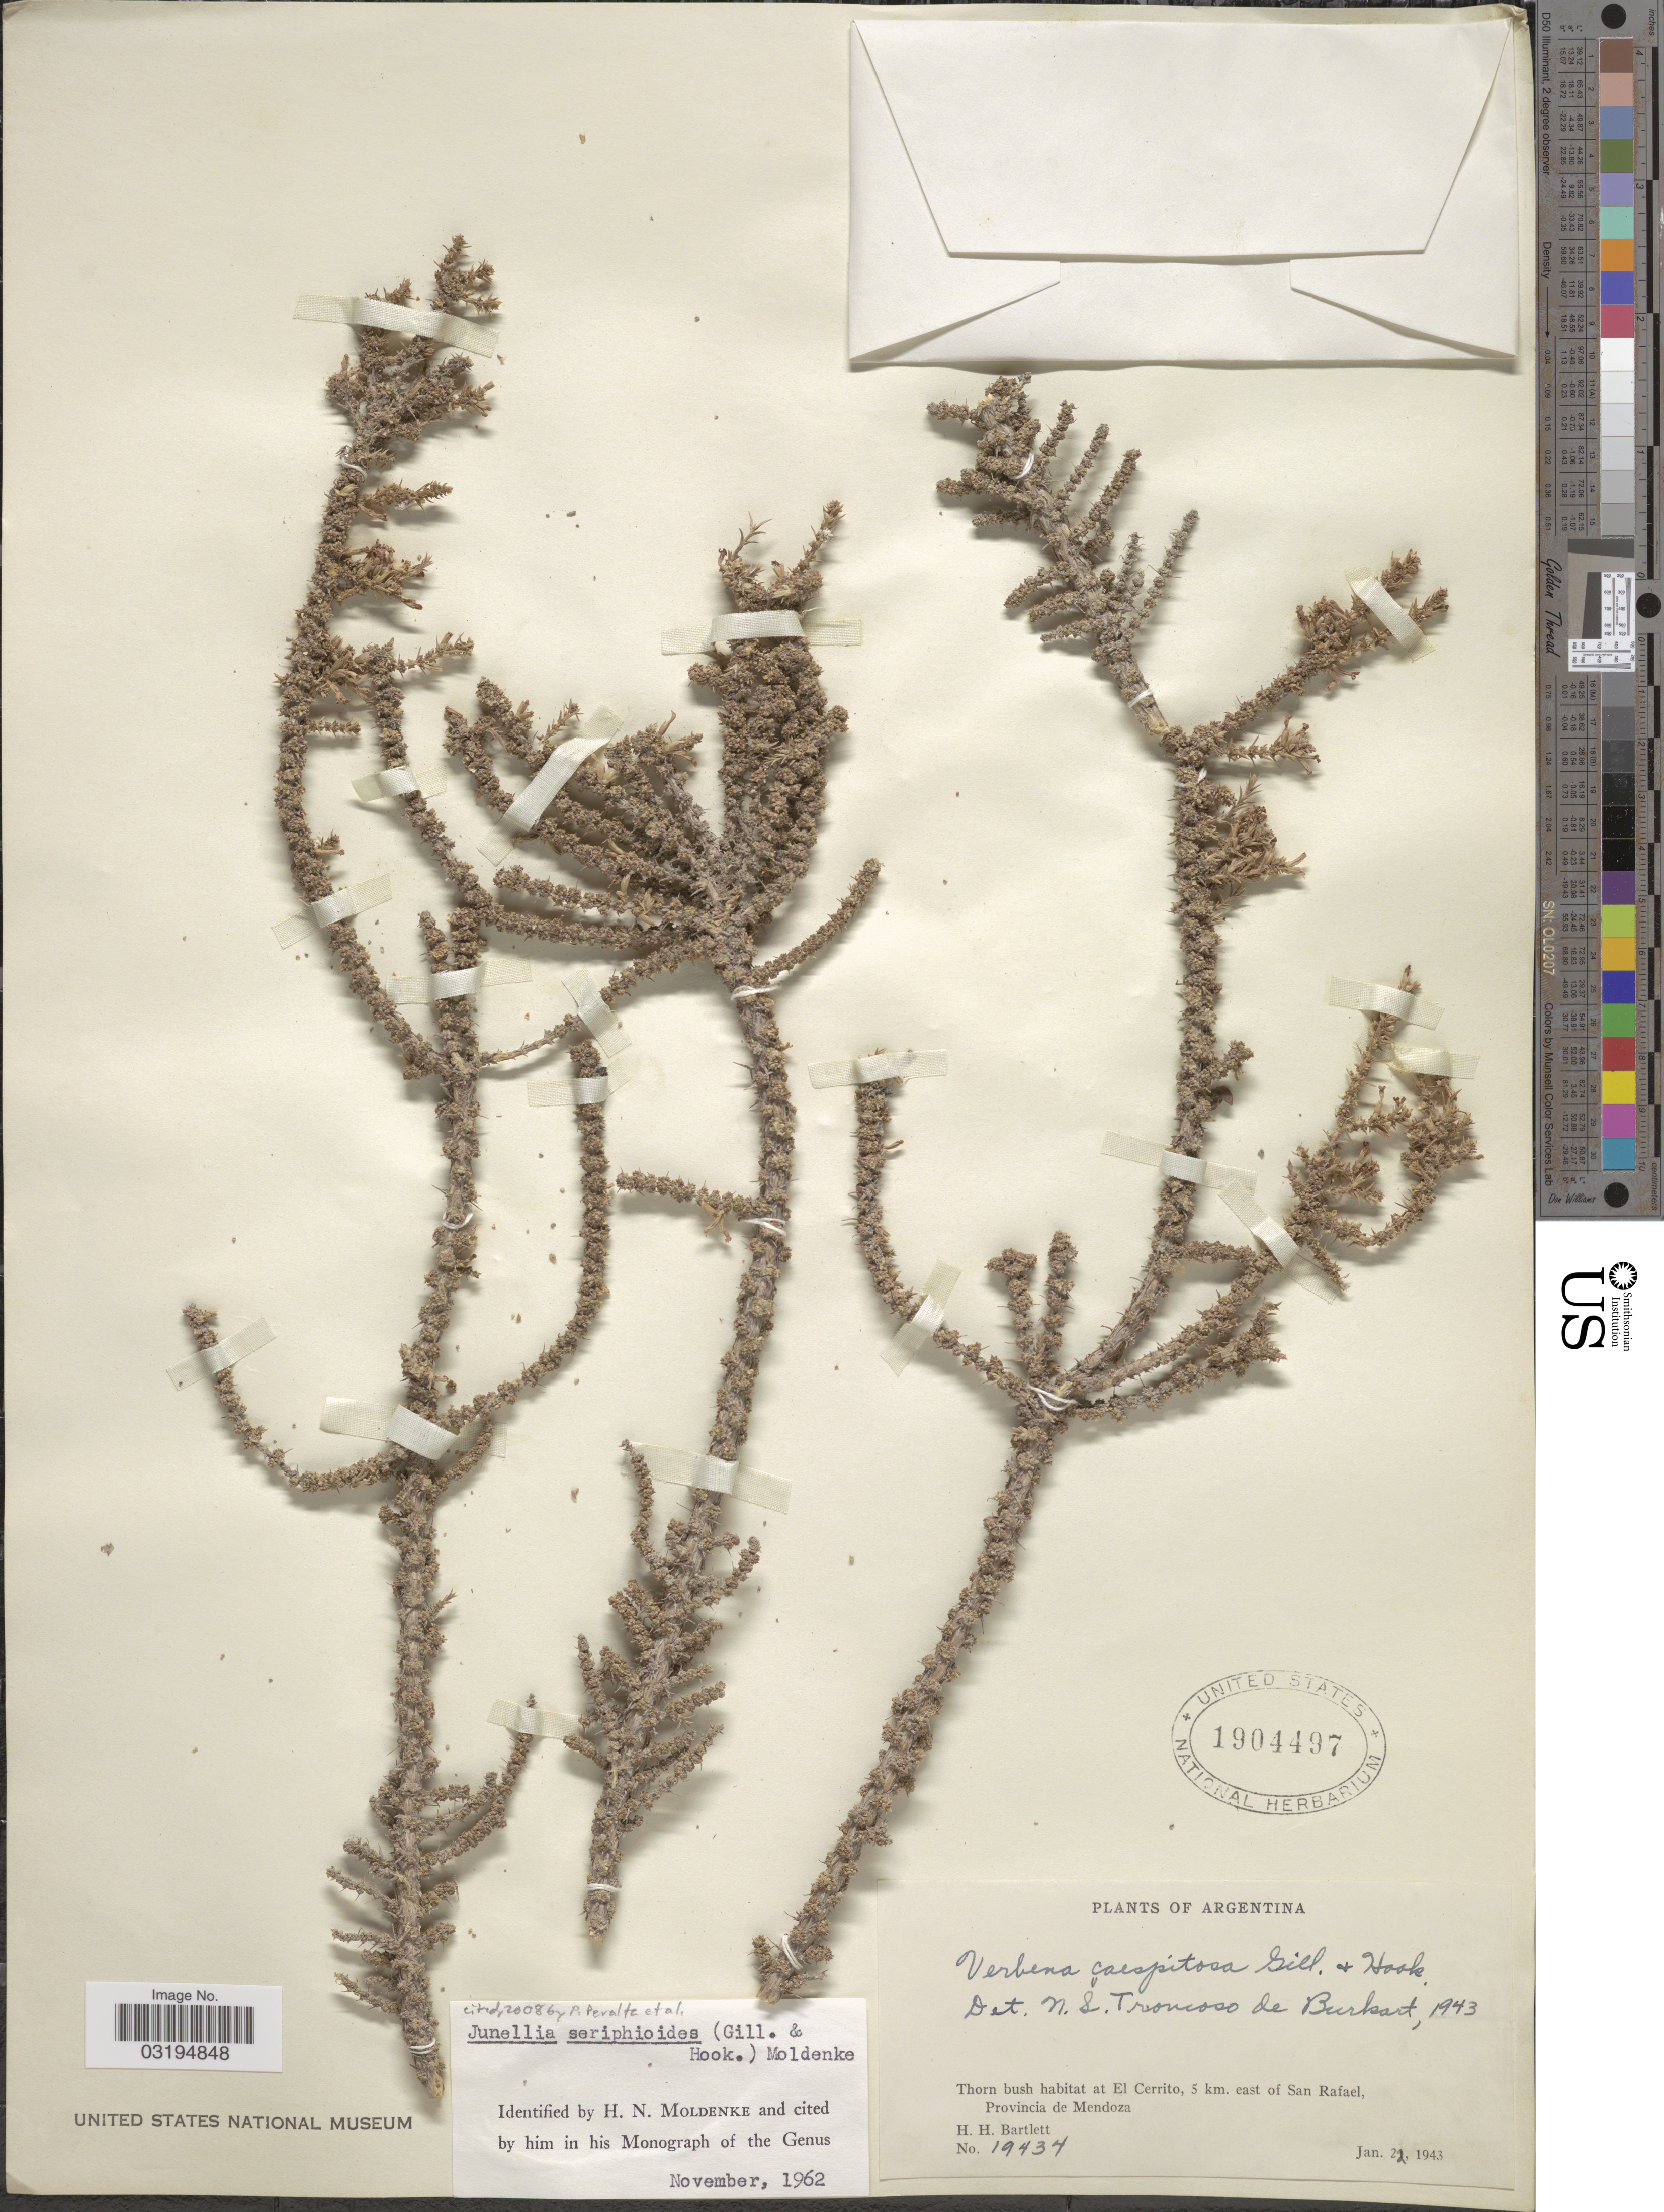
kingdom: Plantae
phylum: Tracheophyta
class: Magnoliopsida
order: Lamiales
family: Verbenaceae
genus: Junellia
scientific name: Junellia seriphioides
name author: (Gillies & Hook.) Moldenke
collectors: H. H. Bartlett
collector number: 19434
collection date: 1943-01-22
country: Argentina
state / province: Mendoza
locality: At El Cerrito, 5 km. east of San Rafael.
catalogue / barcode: US 1904497